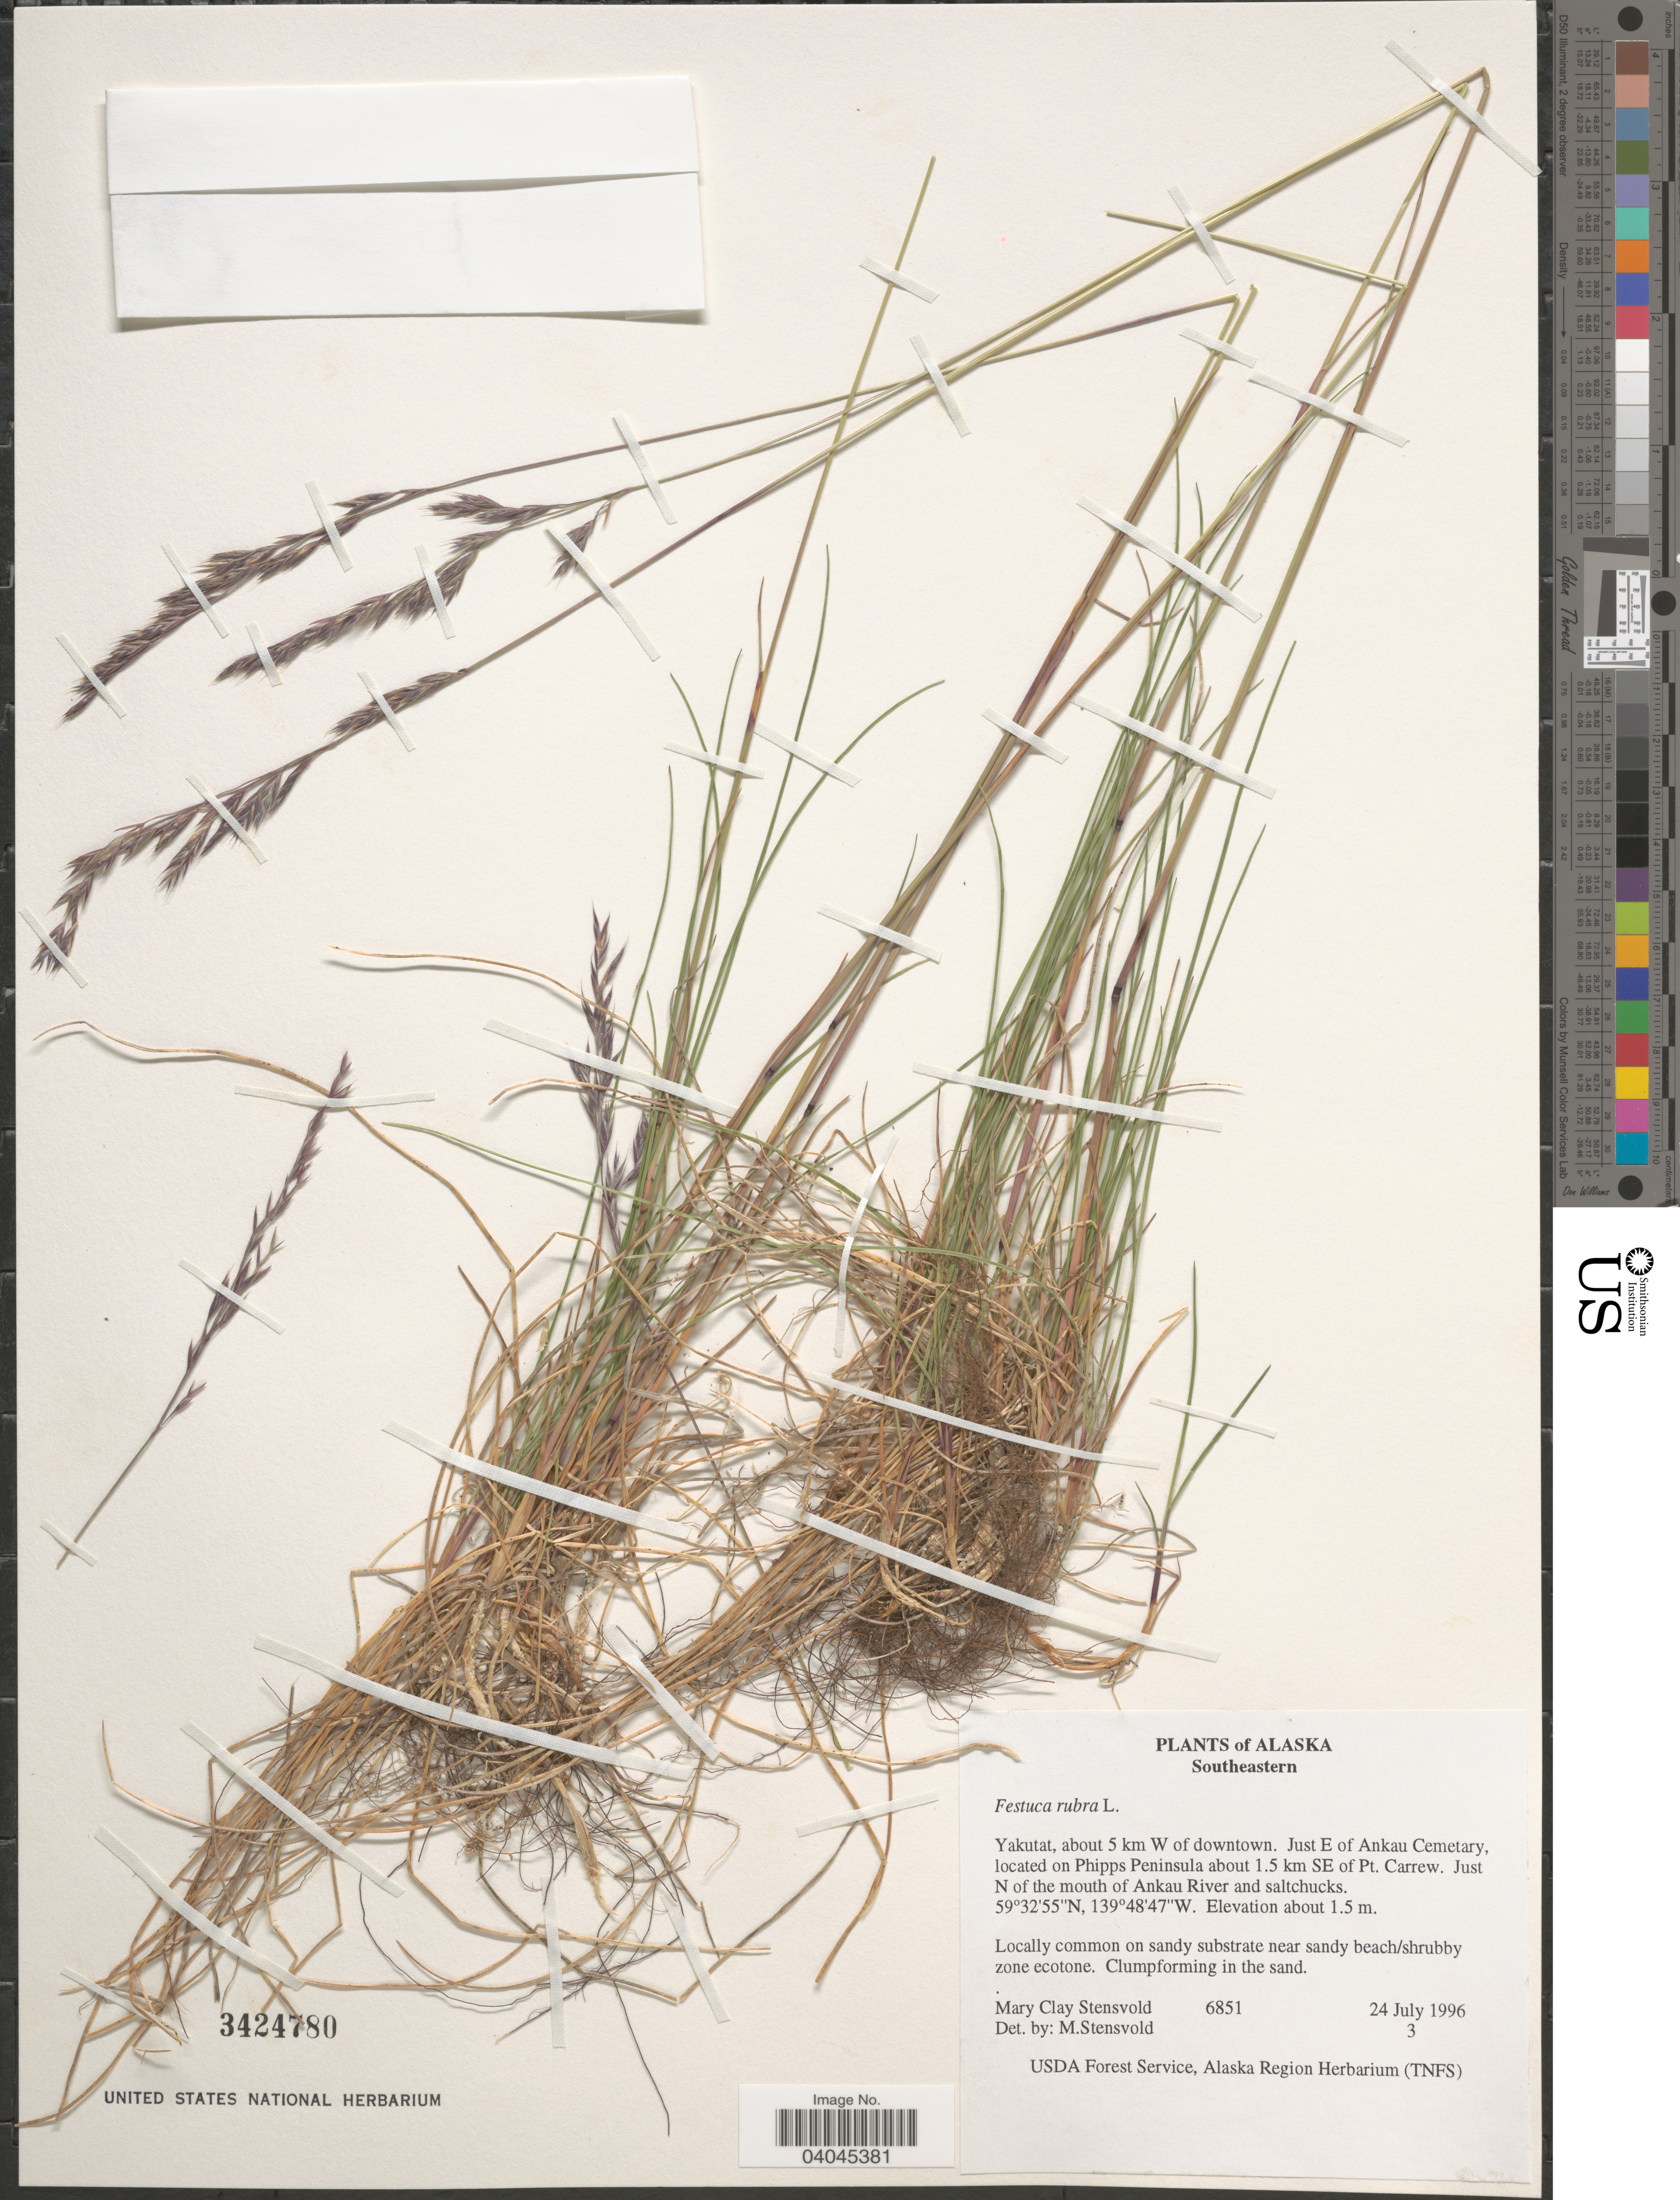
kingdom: Plantae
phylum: Tracheophyta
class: Liliopsida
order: Poales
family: Poaceae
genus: Festuca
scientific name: Festuca rubra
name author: L.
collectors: M. Stensvold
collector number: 6851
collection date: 1996-07-24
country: United States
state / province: Alaska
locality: Southeastern. Yakutat, about 5 km W of downtown. Just E of Ankau Cemetary, located on Phipps Peninsula about 1.5 km SE of Pt. Carrew. Just N of the mouth of Ankau River and saltchucks.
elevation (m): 1.5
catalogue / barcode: US 3424780